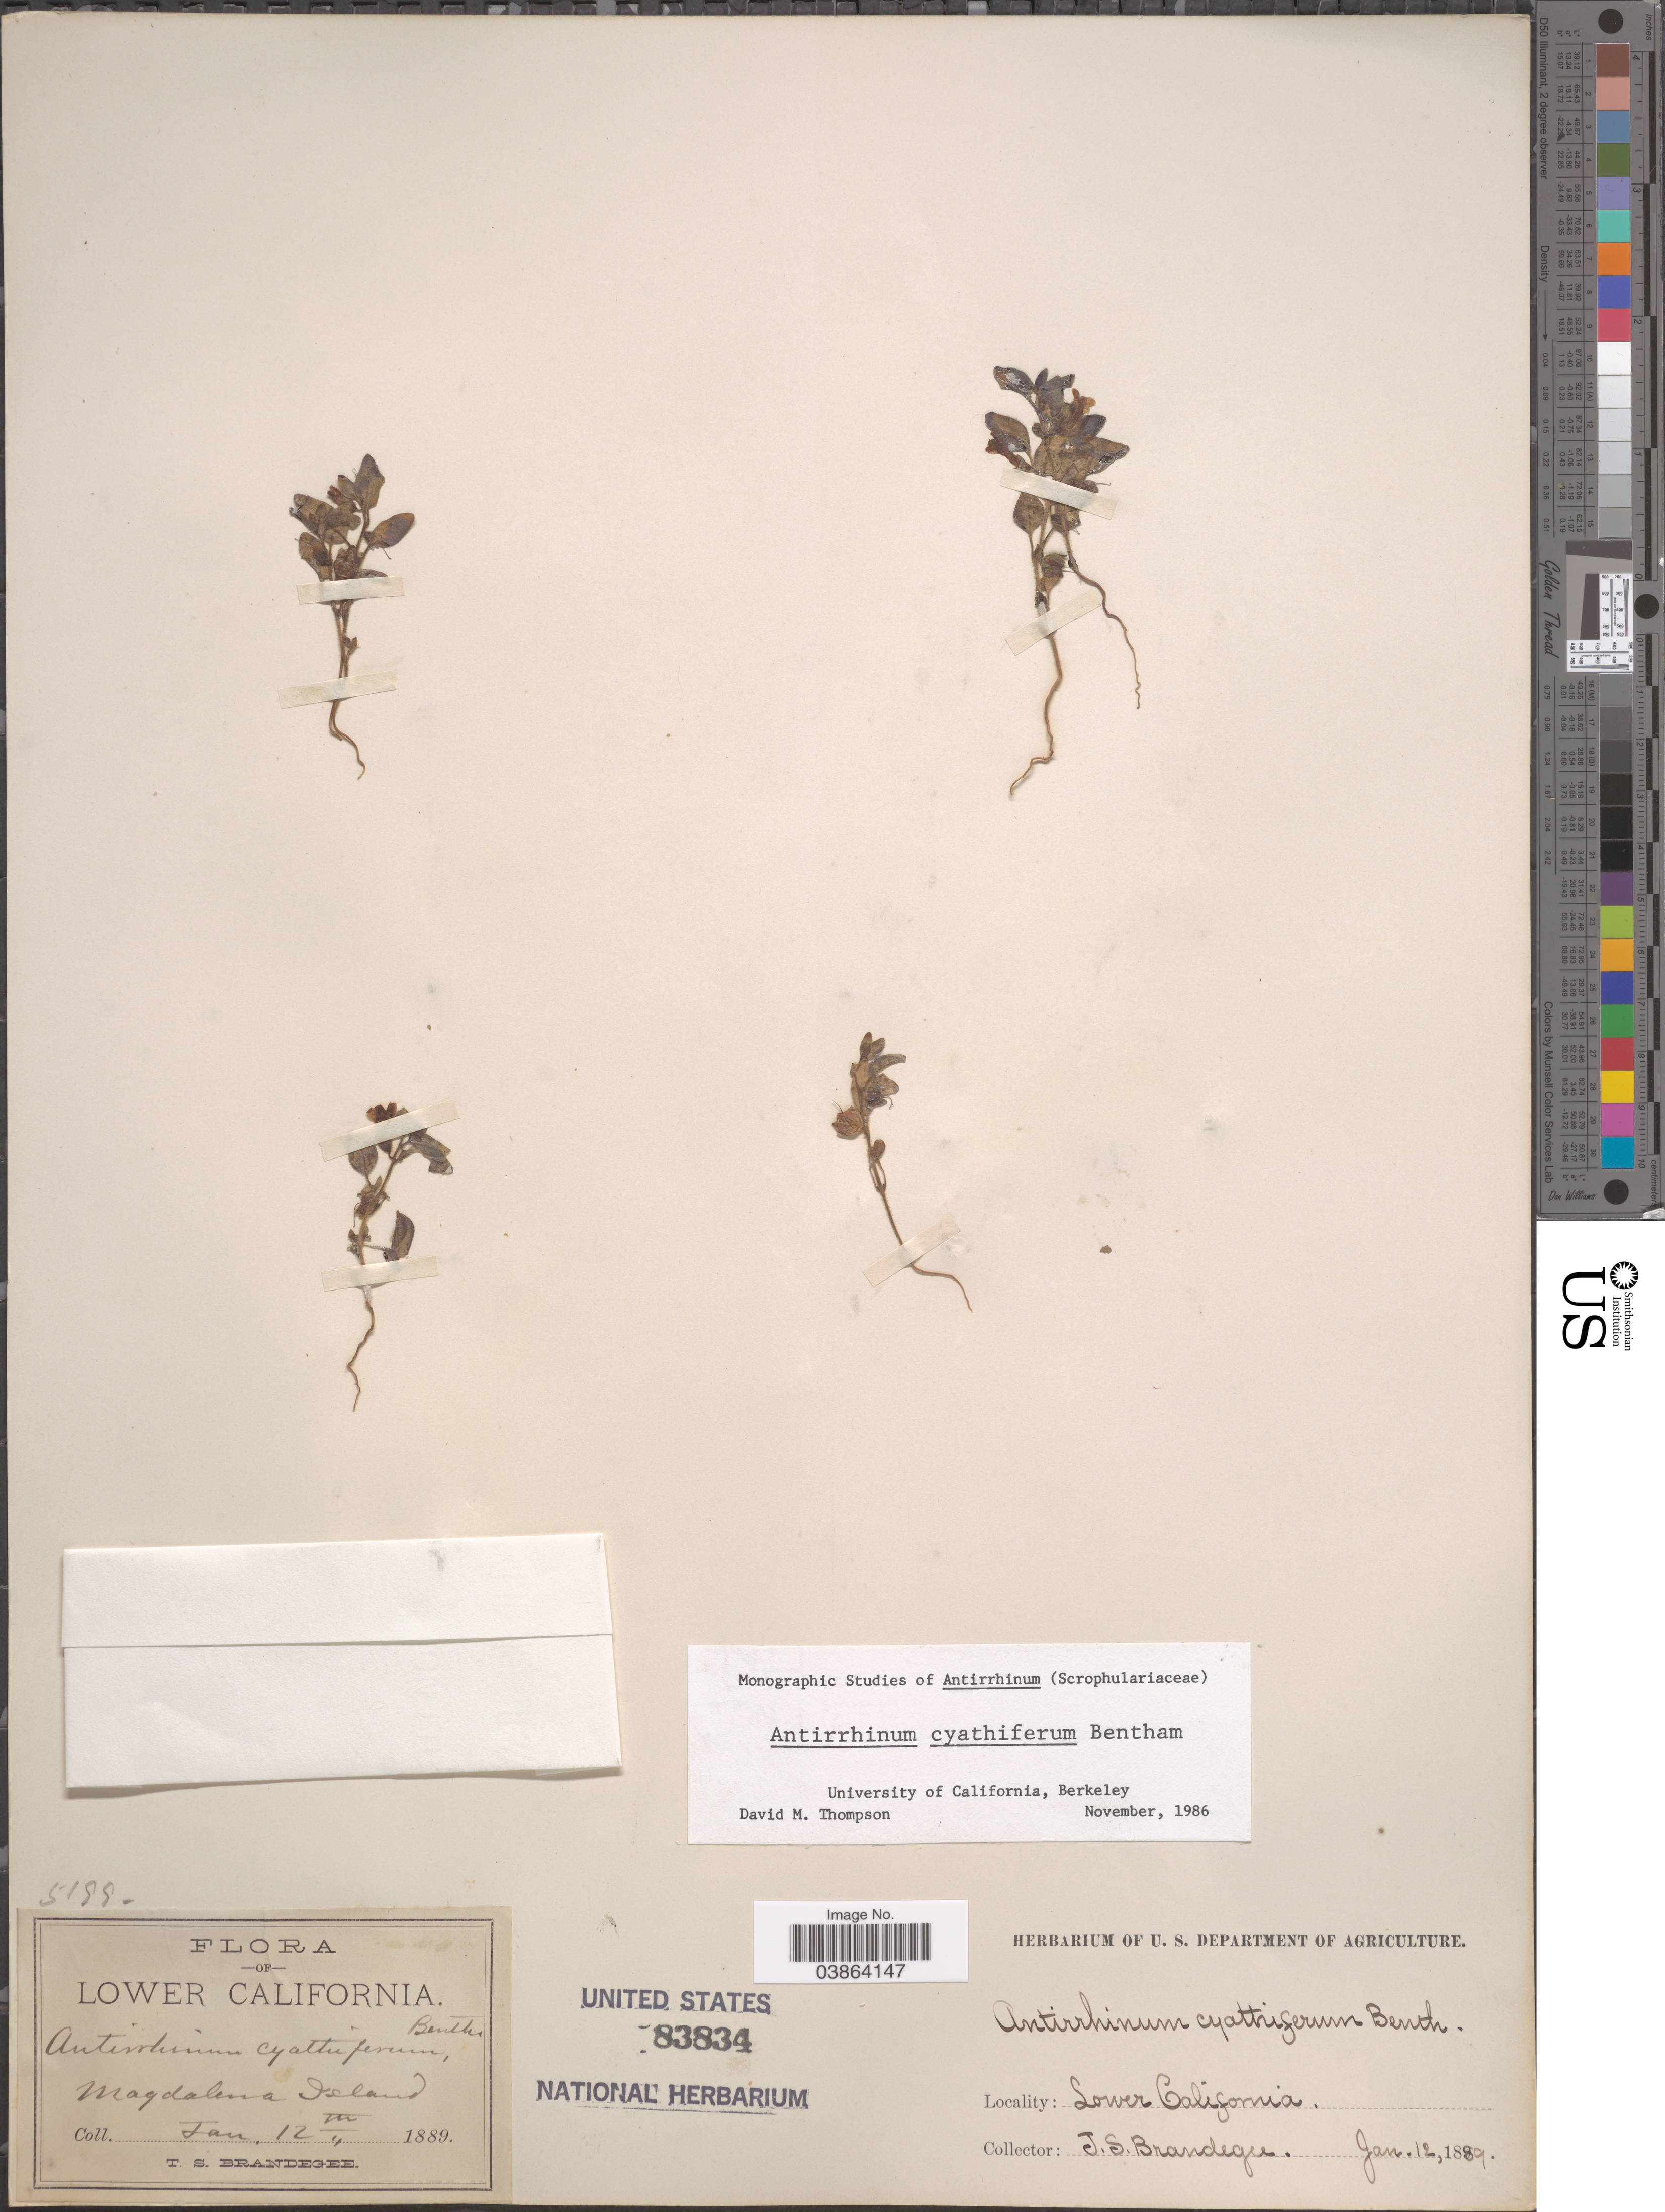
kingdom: Plantae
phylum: Tracheophyta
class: Magnoliopsida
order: Lamiales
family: Plantaginaceae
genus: Pseudorontium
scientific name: Pseudorontium cyathiferum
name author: (Benth.) Rothm.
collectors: T. S. Brandegee (herbarium)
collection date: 1889-01-12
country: Mexico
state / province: Baja California Sur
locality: Lower California. Magdalena Island.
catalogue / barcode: US 83834